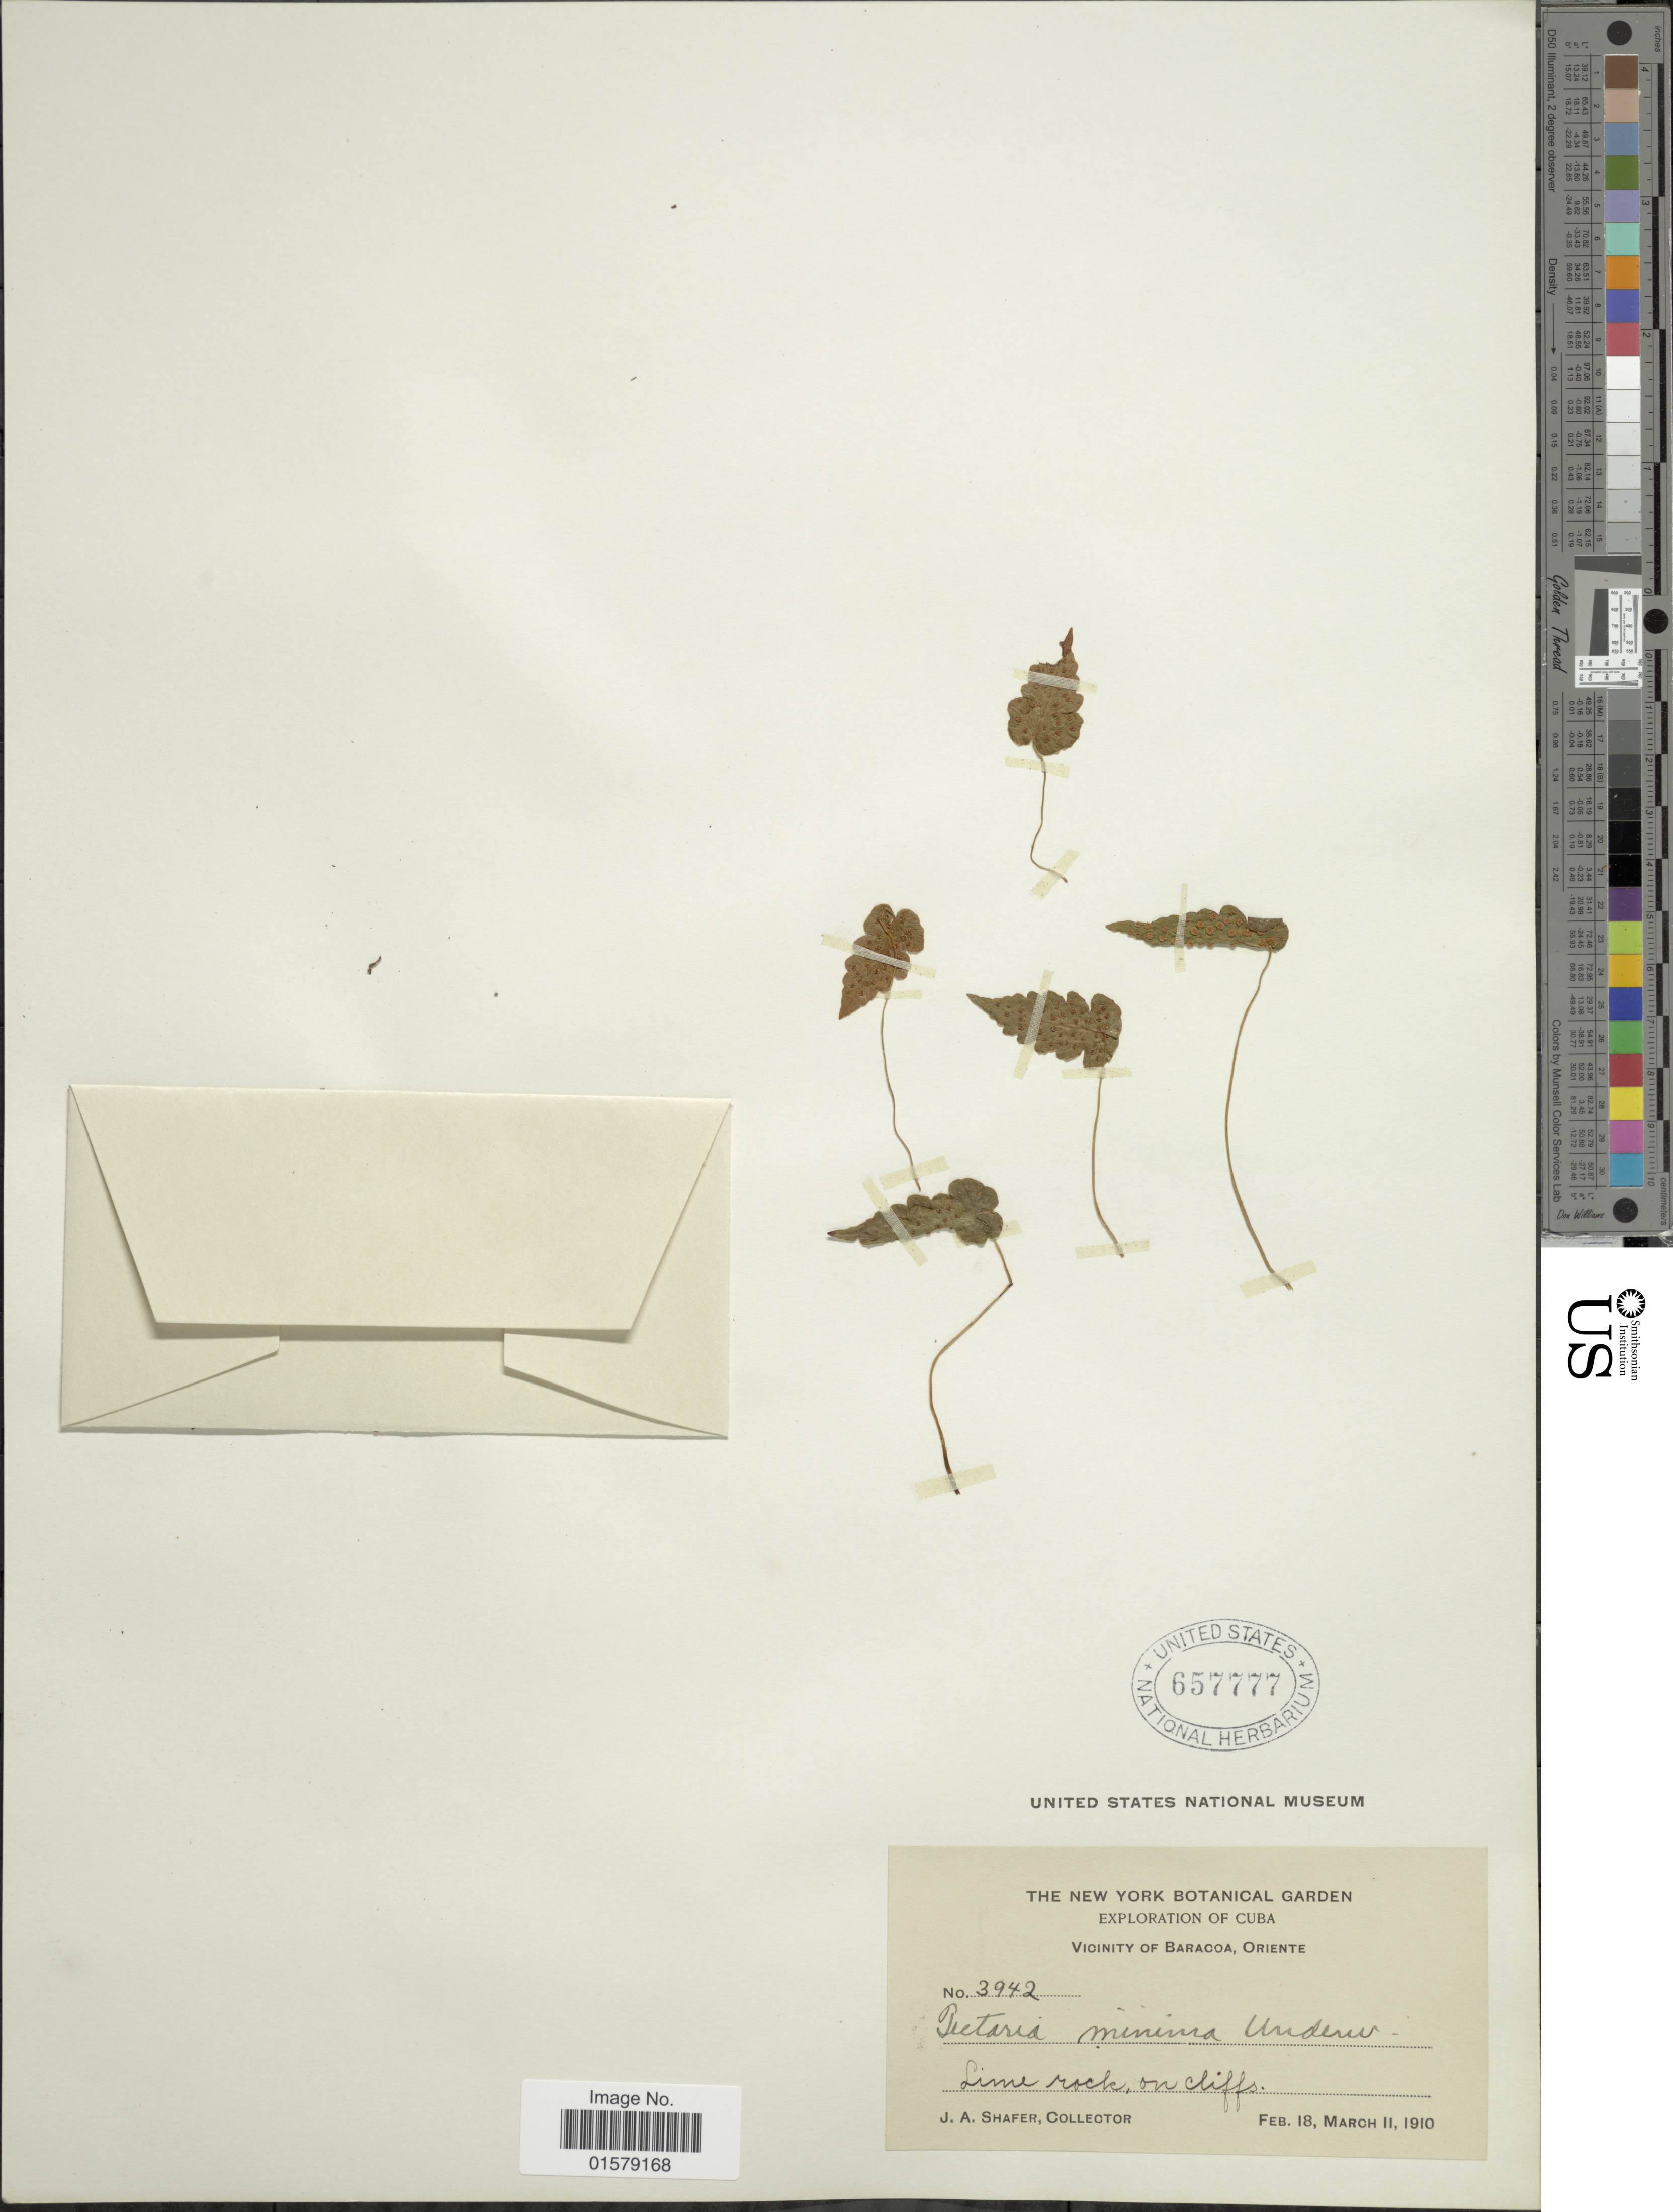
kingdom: Plantae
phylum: Tracheophyta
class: Polypodiopsida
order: Polypodiales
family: Tectariaceae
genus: Tectaria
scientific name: Tectaria fimbriata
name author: (Willd.) Lourteig & Proctor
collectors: J. A. Shafer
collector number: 3942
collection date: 1910-02-18/1910-03-02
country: Cuba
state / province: Oriente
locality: Vicinity of Baracoa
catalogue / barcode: US 657777